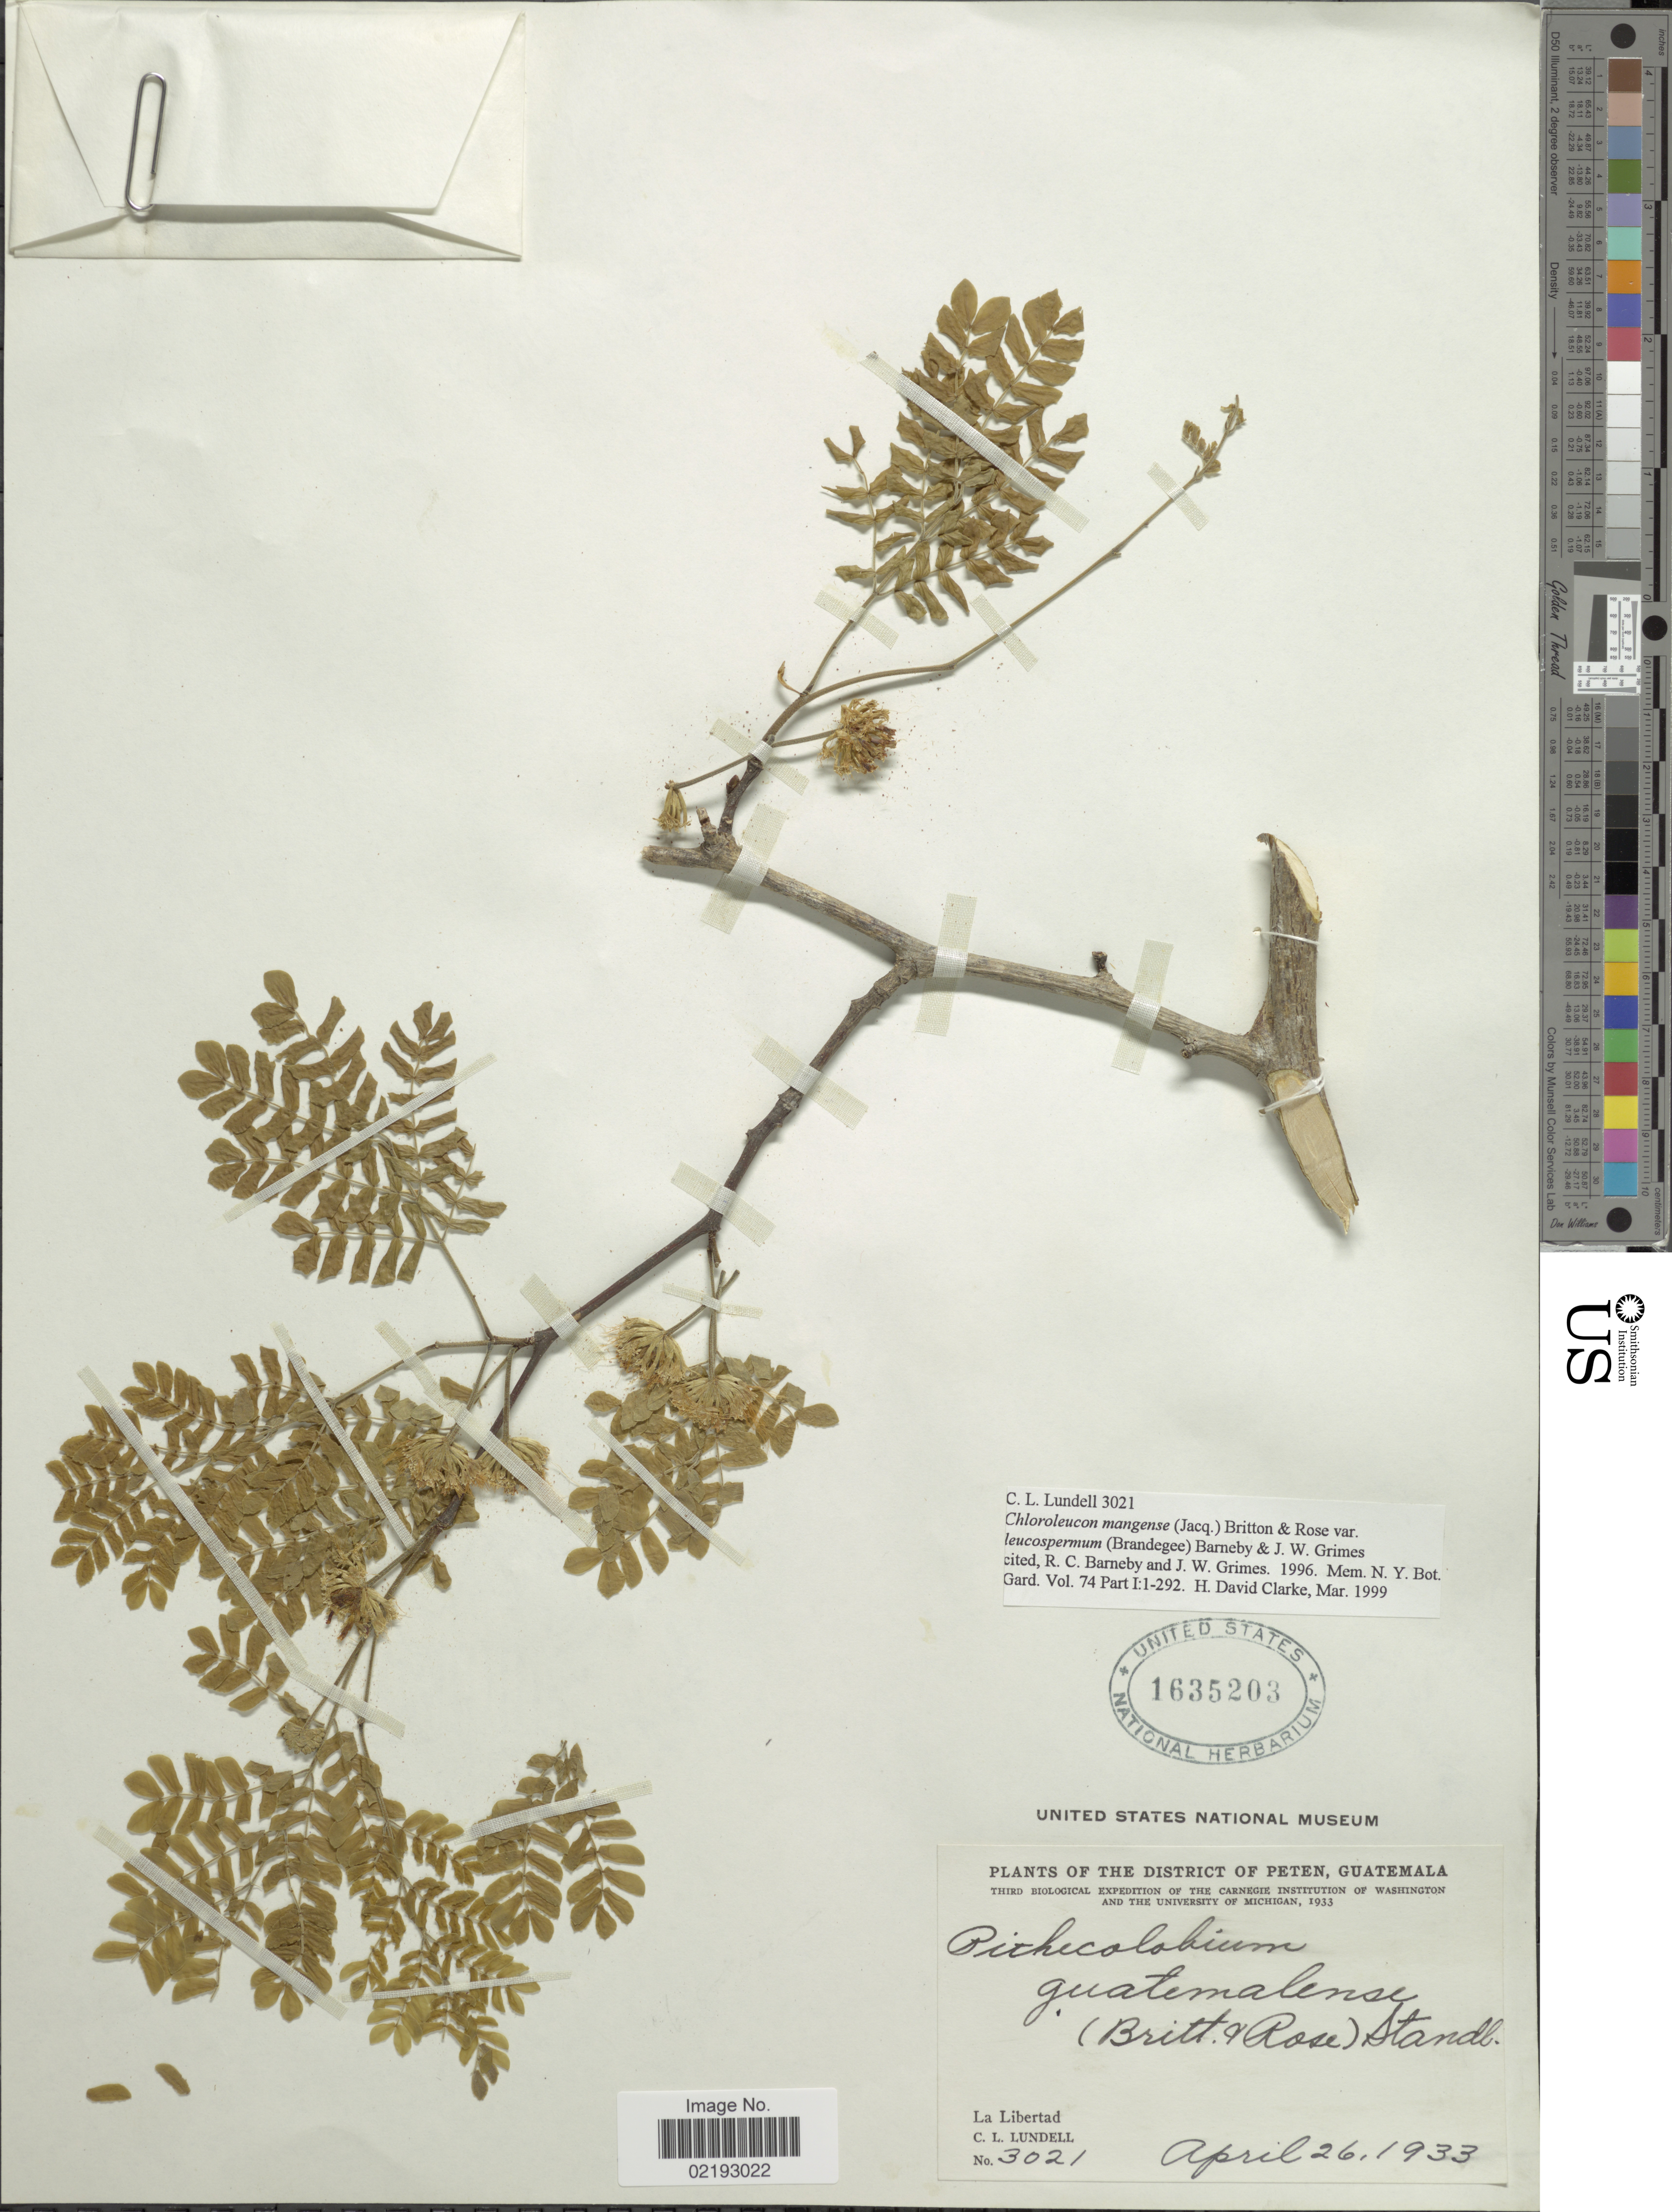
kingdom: Plantae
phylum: Tracheophyta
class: Magnoliopsida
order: Fabales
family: Fabaceae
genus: Chloroleucon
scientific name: Chloroleucon mangense var. leucospermum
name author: (Brandegee) Barneby & J.W. Grimes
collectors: C. L. Lundell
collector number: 3021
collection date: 1933-04-26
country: Guatemala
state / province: El Petén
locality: La Libertad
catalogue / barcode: US 1635203